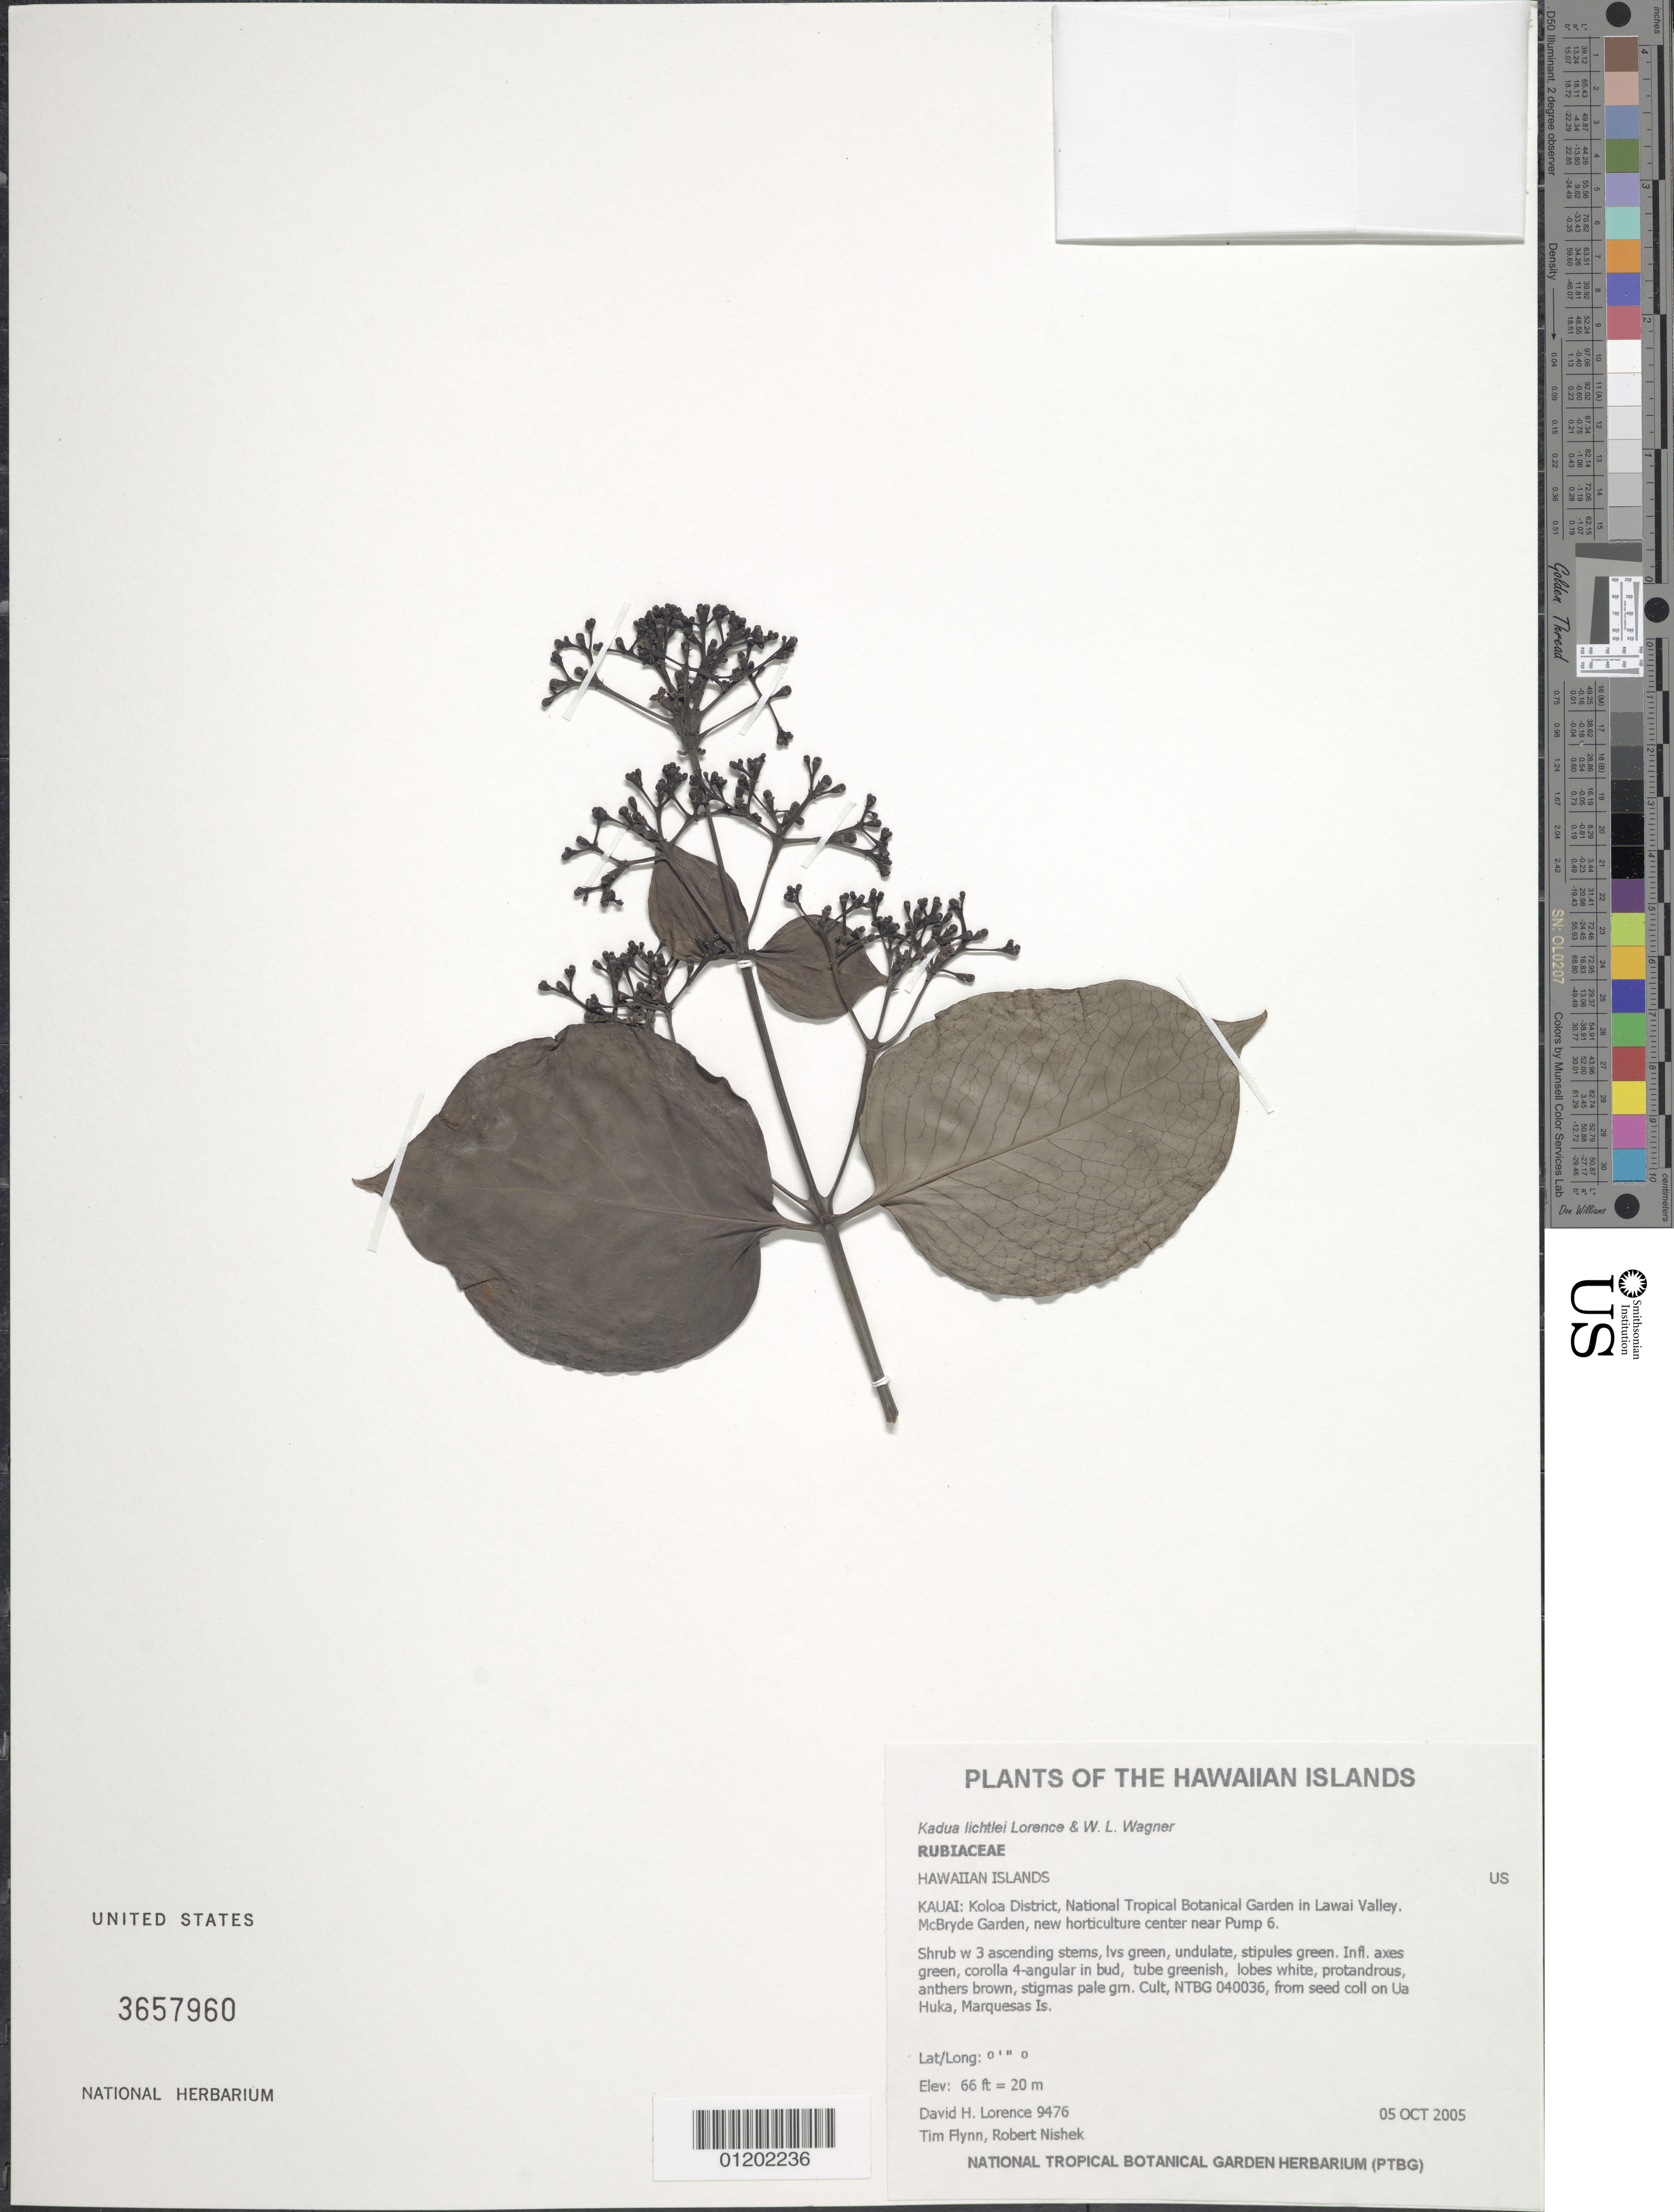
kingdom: Plantae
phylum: Tracheophyta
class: Magnoliopsida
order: Gentianales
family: Rubiaceae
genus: Kadua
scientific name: Kadua lichtlei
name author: Lorence & W.L. Wagner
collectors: D. Lorence, T. W. Flynn & R. Nishek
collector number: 9476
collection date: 2005-10-05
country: United States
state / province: Hawaii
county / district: Kauai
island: Kaua'i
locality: Koloa District, National Tropical Botanical Garden in Lawai Valley, McBryde Garden, new horticulture center near Pump 6.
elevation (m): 20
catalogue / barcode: US 3657960